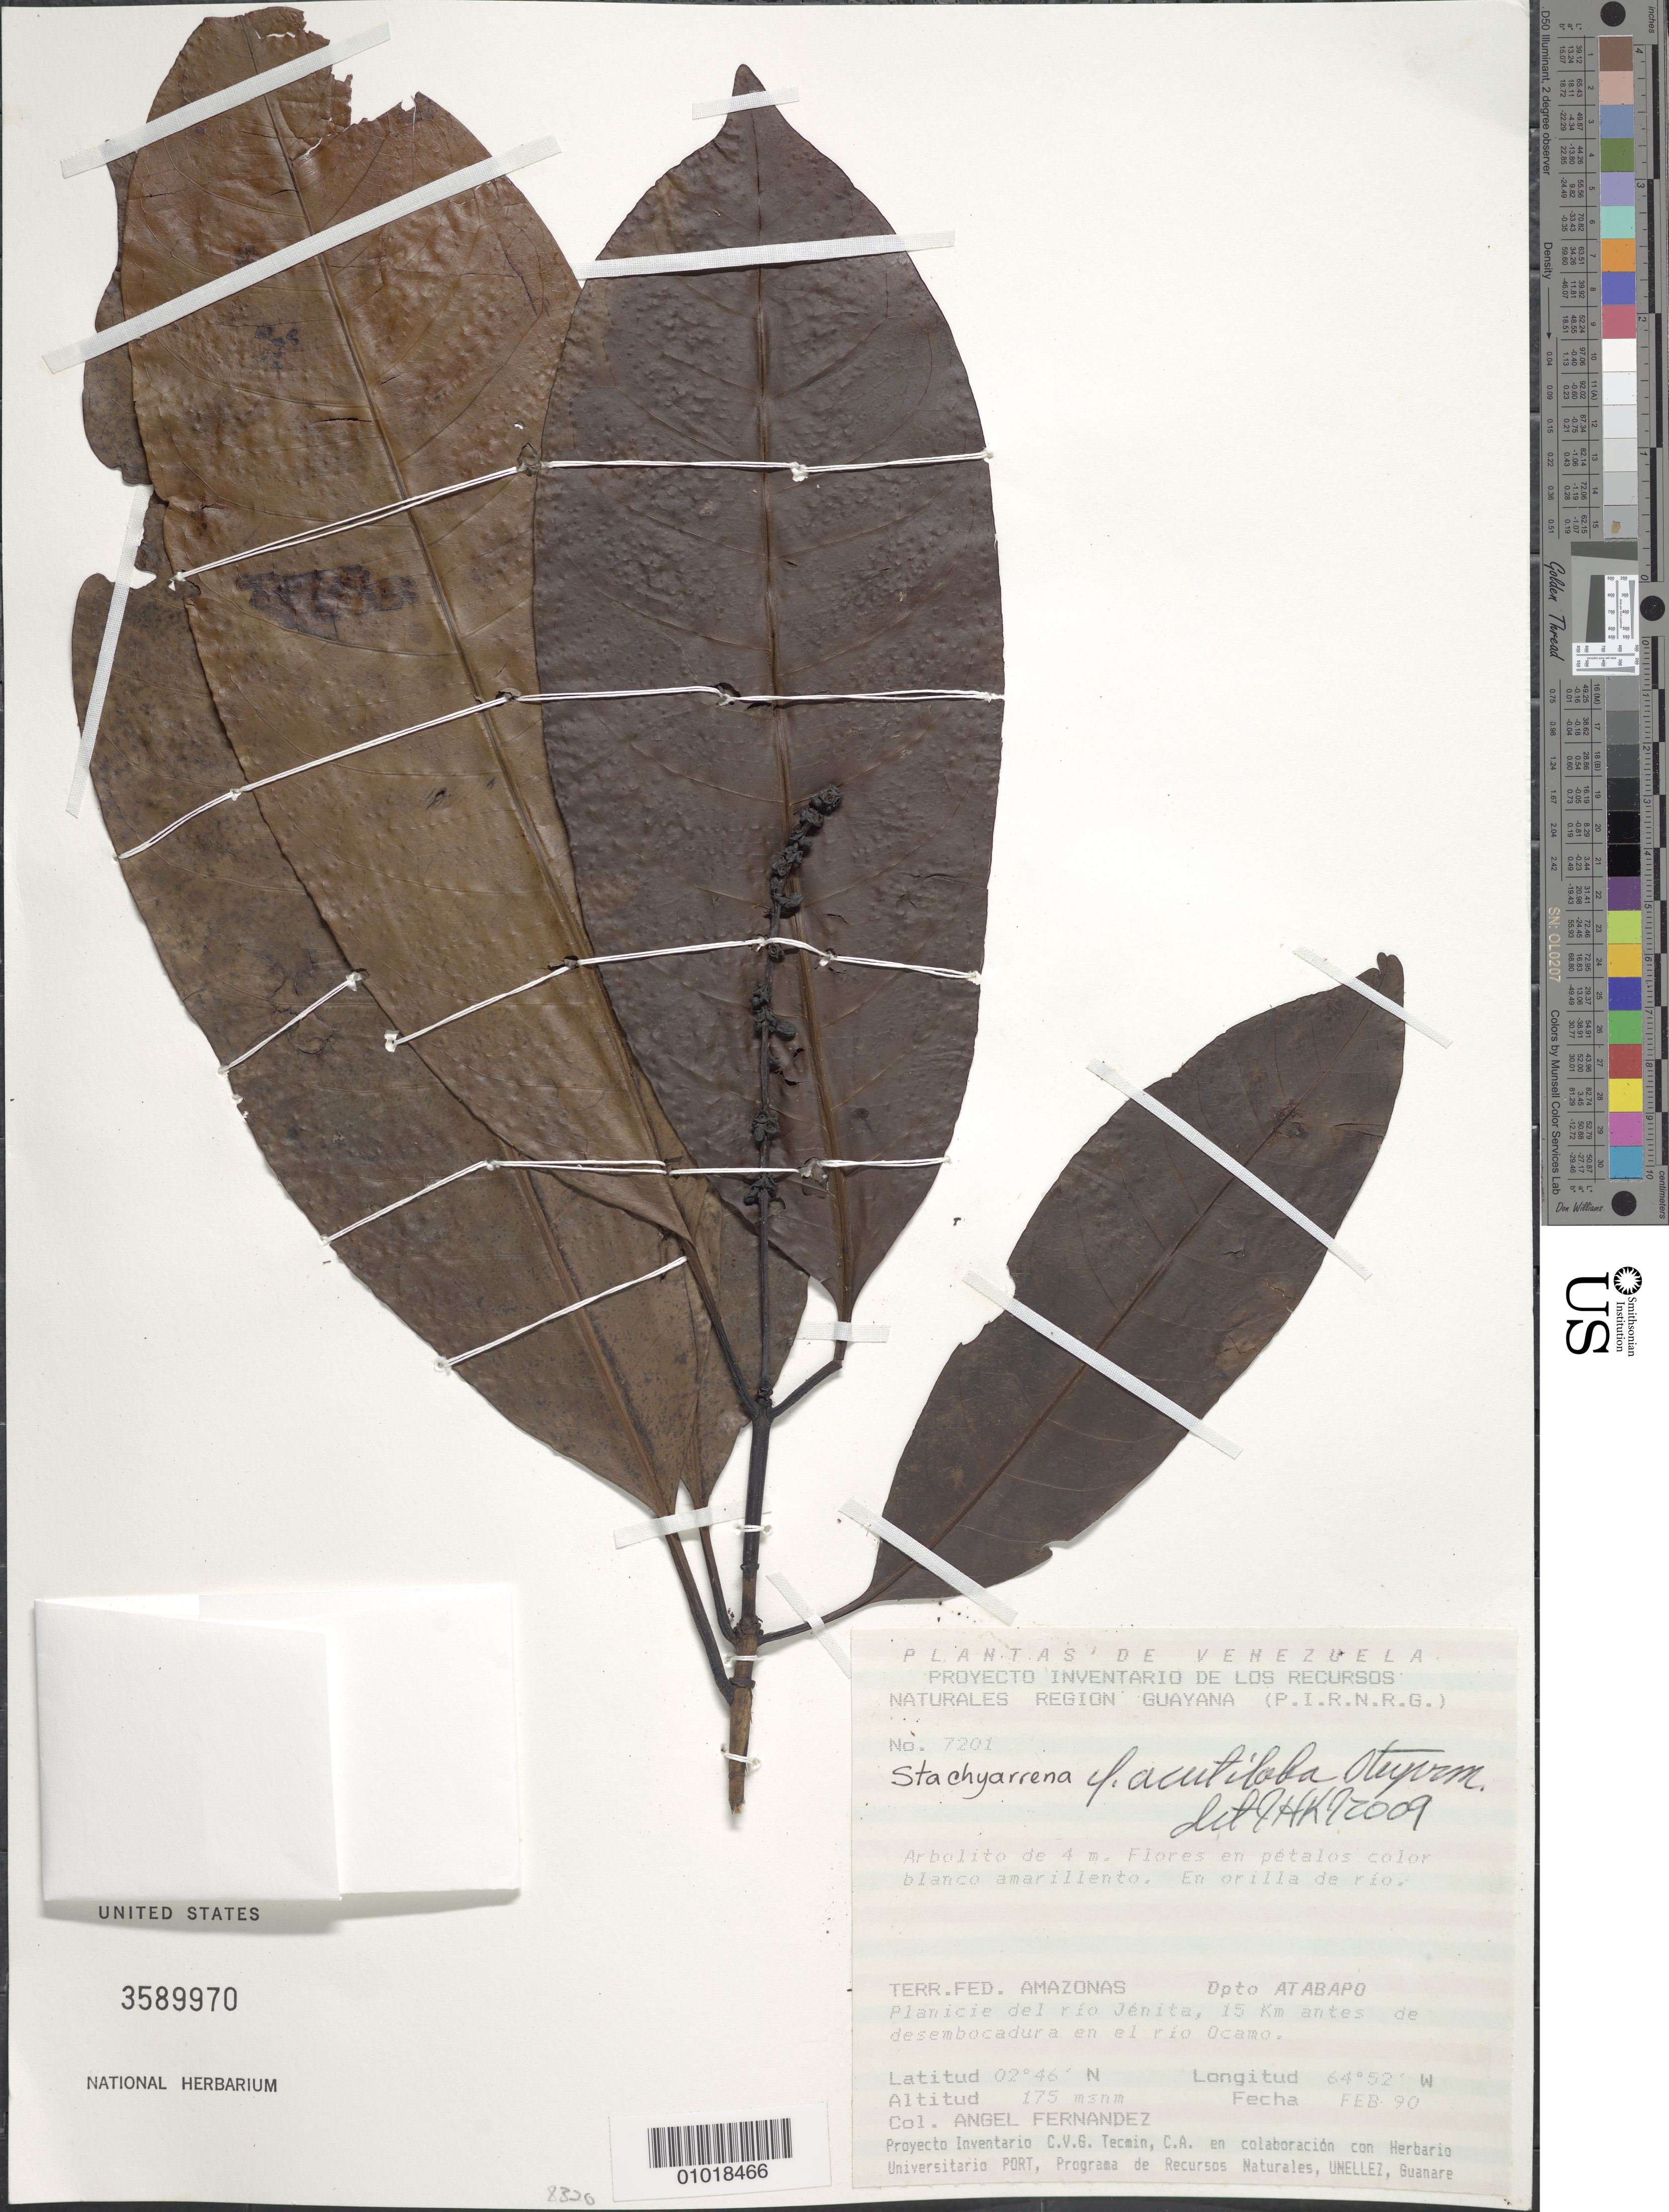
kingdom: Plantae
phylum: Tracheophyta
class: Magnoliopsida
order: Gentianales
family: Rubiaceae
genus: Stachyarrhena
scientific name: Stachyarrhena acutiloba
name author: Steyerm.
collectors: Á. Fernández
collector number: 7201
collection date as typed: Transcribed d/m/y: /1/90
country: Venezuela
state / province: Amazonas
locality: Terr Fed Amazonas, Dpto Atabapo, Planicie del río Jénita, 15 Km antes de desembocadura en el río Ocamo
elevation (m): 175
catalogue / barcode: US 3589970